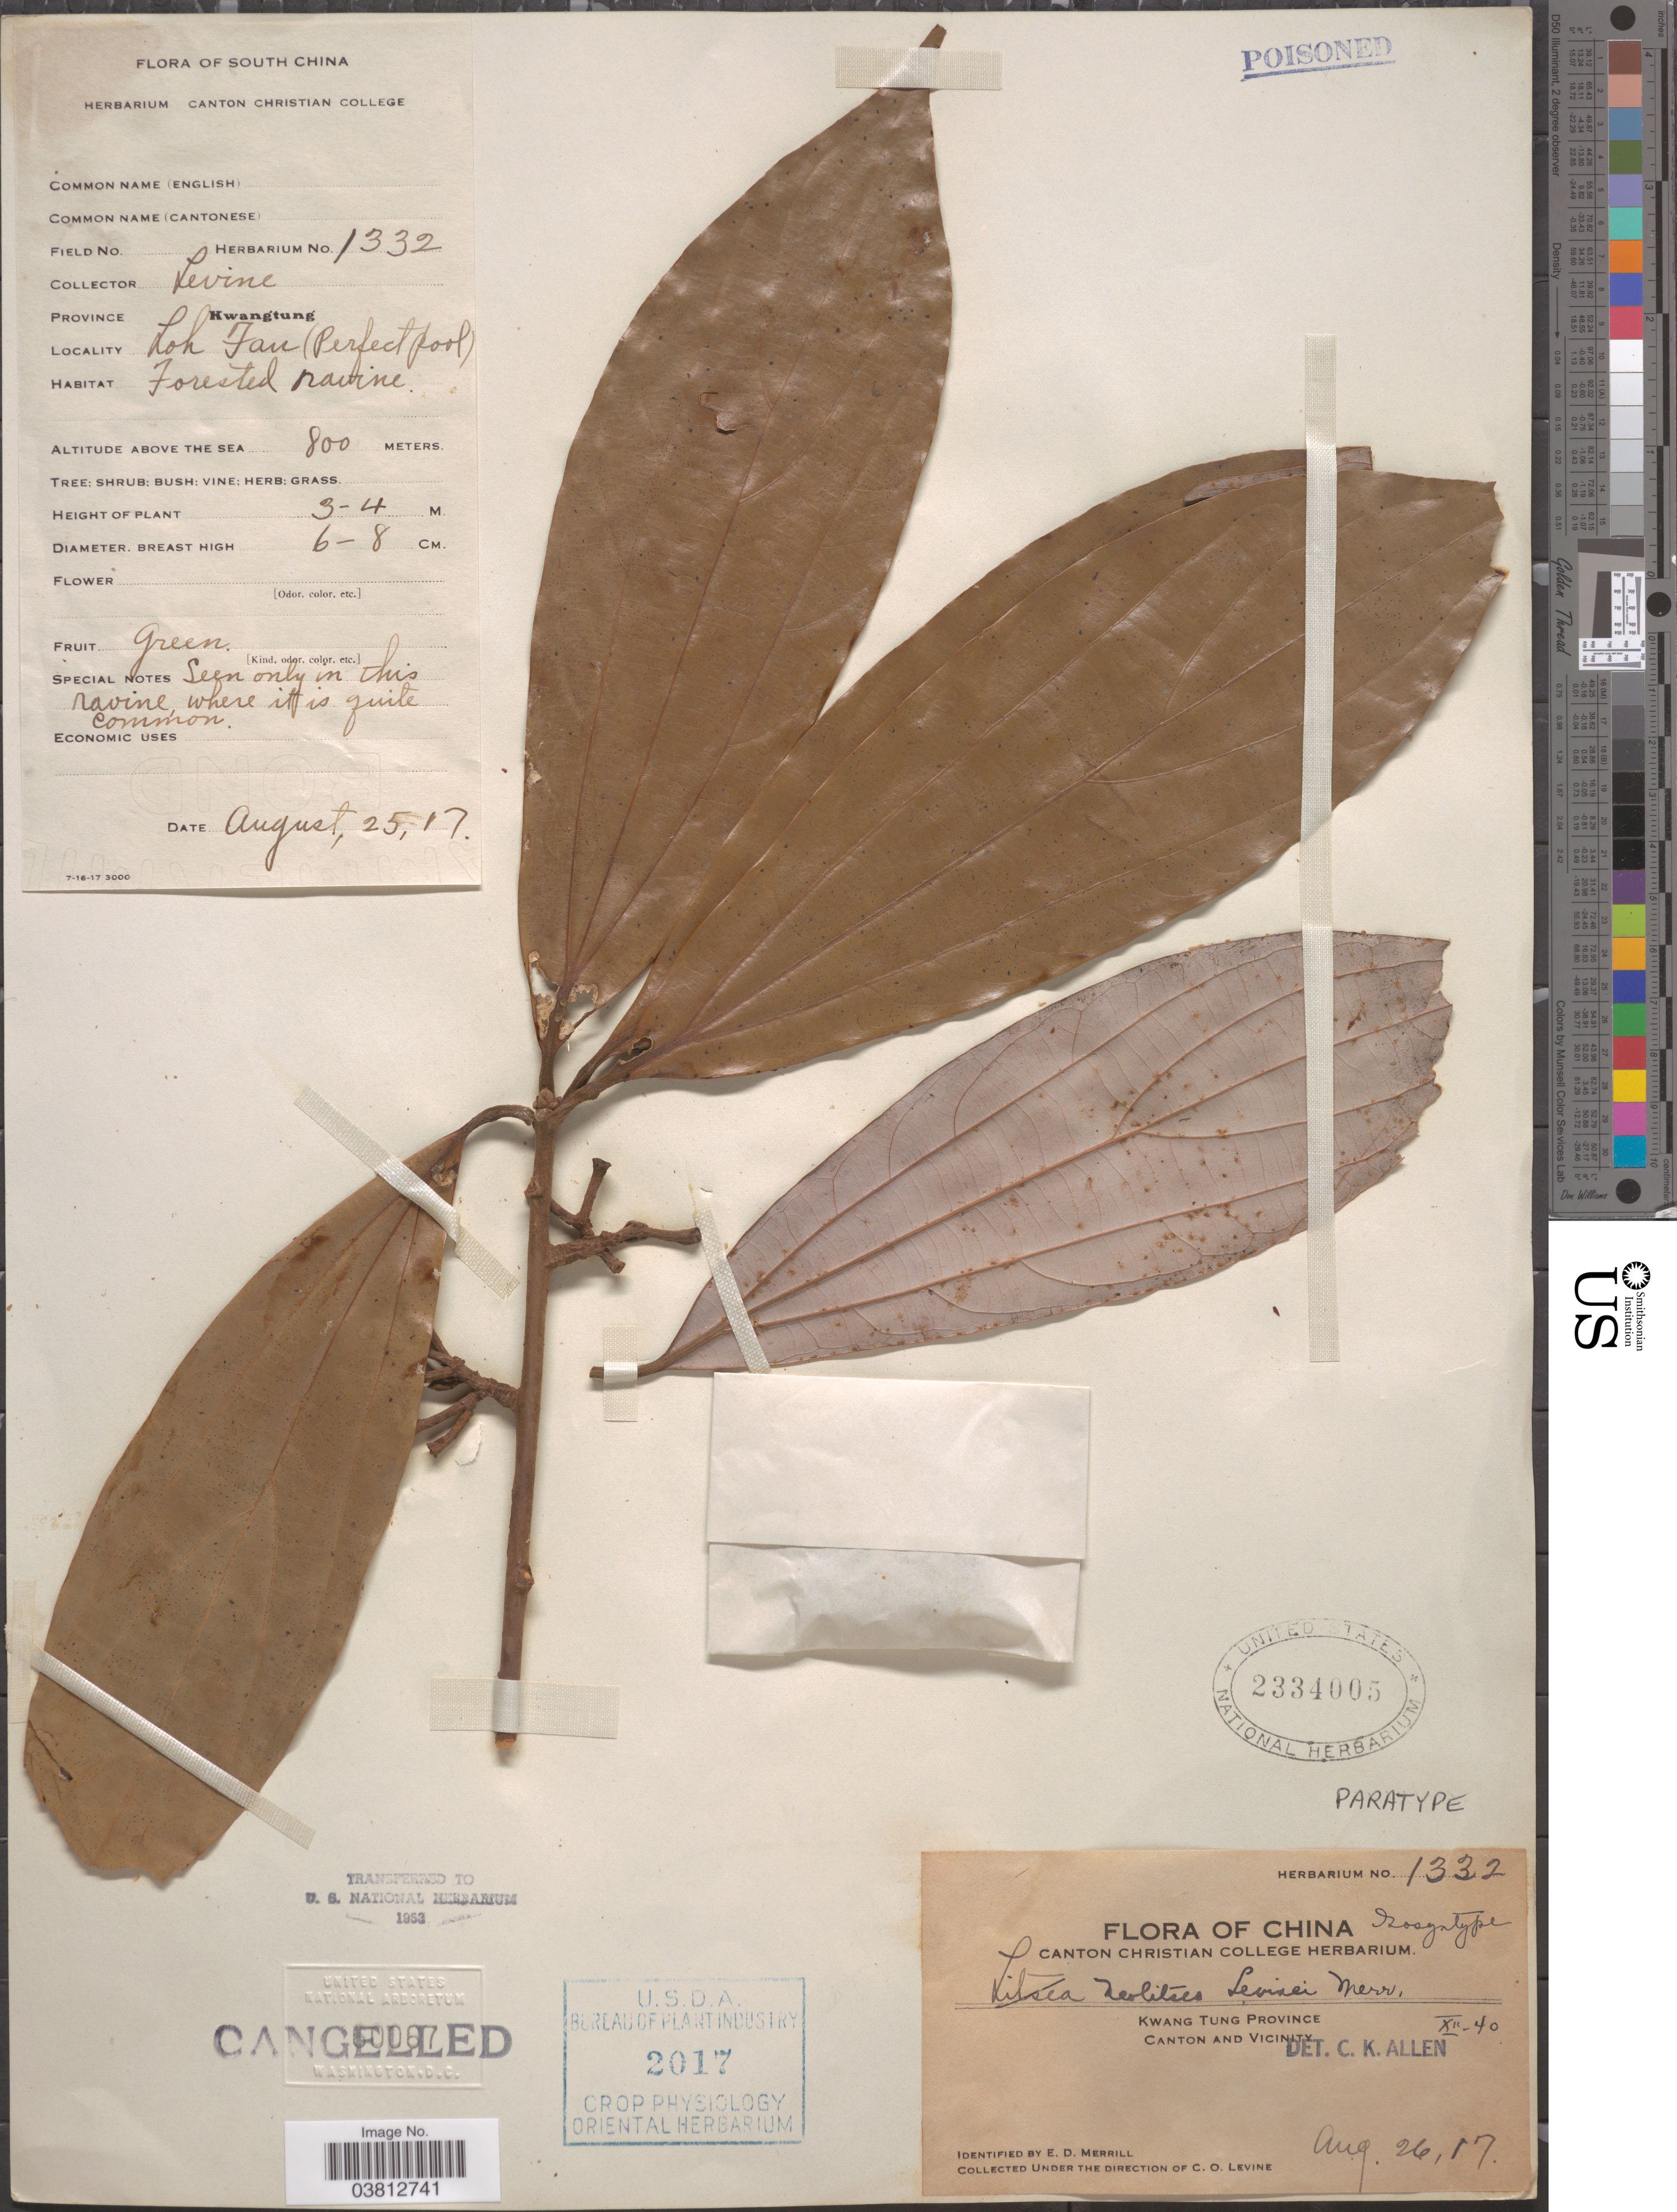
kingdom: Plantae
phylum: Tracheophyta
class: Magnoliopsida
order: Laurales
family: Lauraceae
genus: Neolitsea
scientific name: Neolitsea levinei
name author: Merr.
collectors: C. O. Levine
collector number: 1332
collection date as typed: Transcribed d/m/y: 25/8/17 to 26/8/17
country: China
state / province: Guangdong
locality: Kwang Tung Province. Canton and Vicinity. Loh Fau (Perfect Pool).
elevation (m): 800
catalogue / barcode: US 2334005